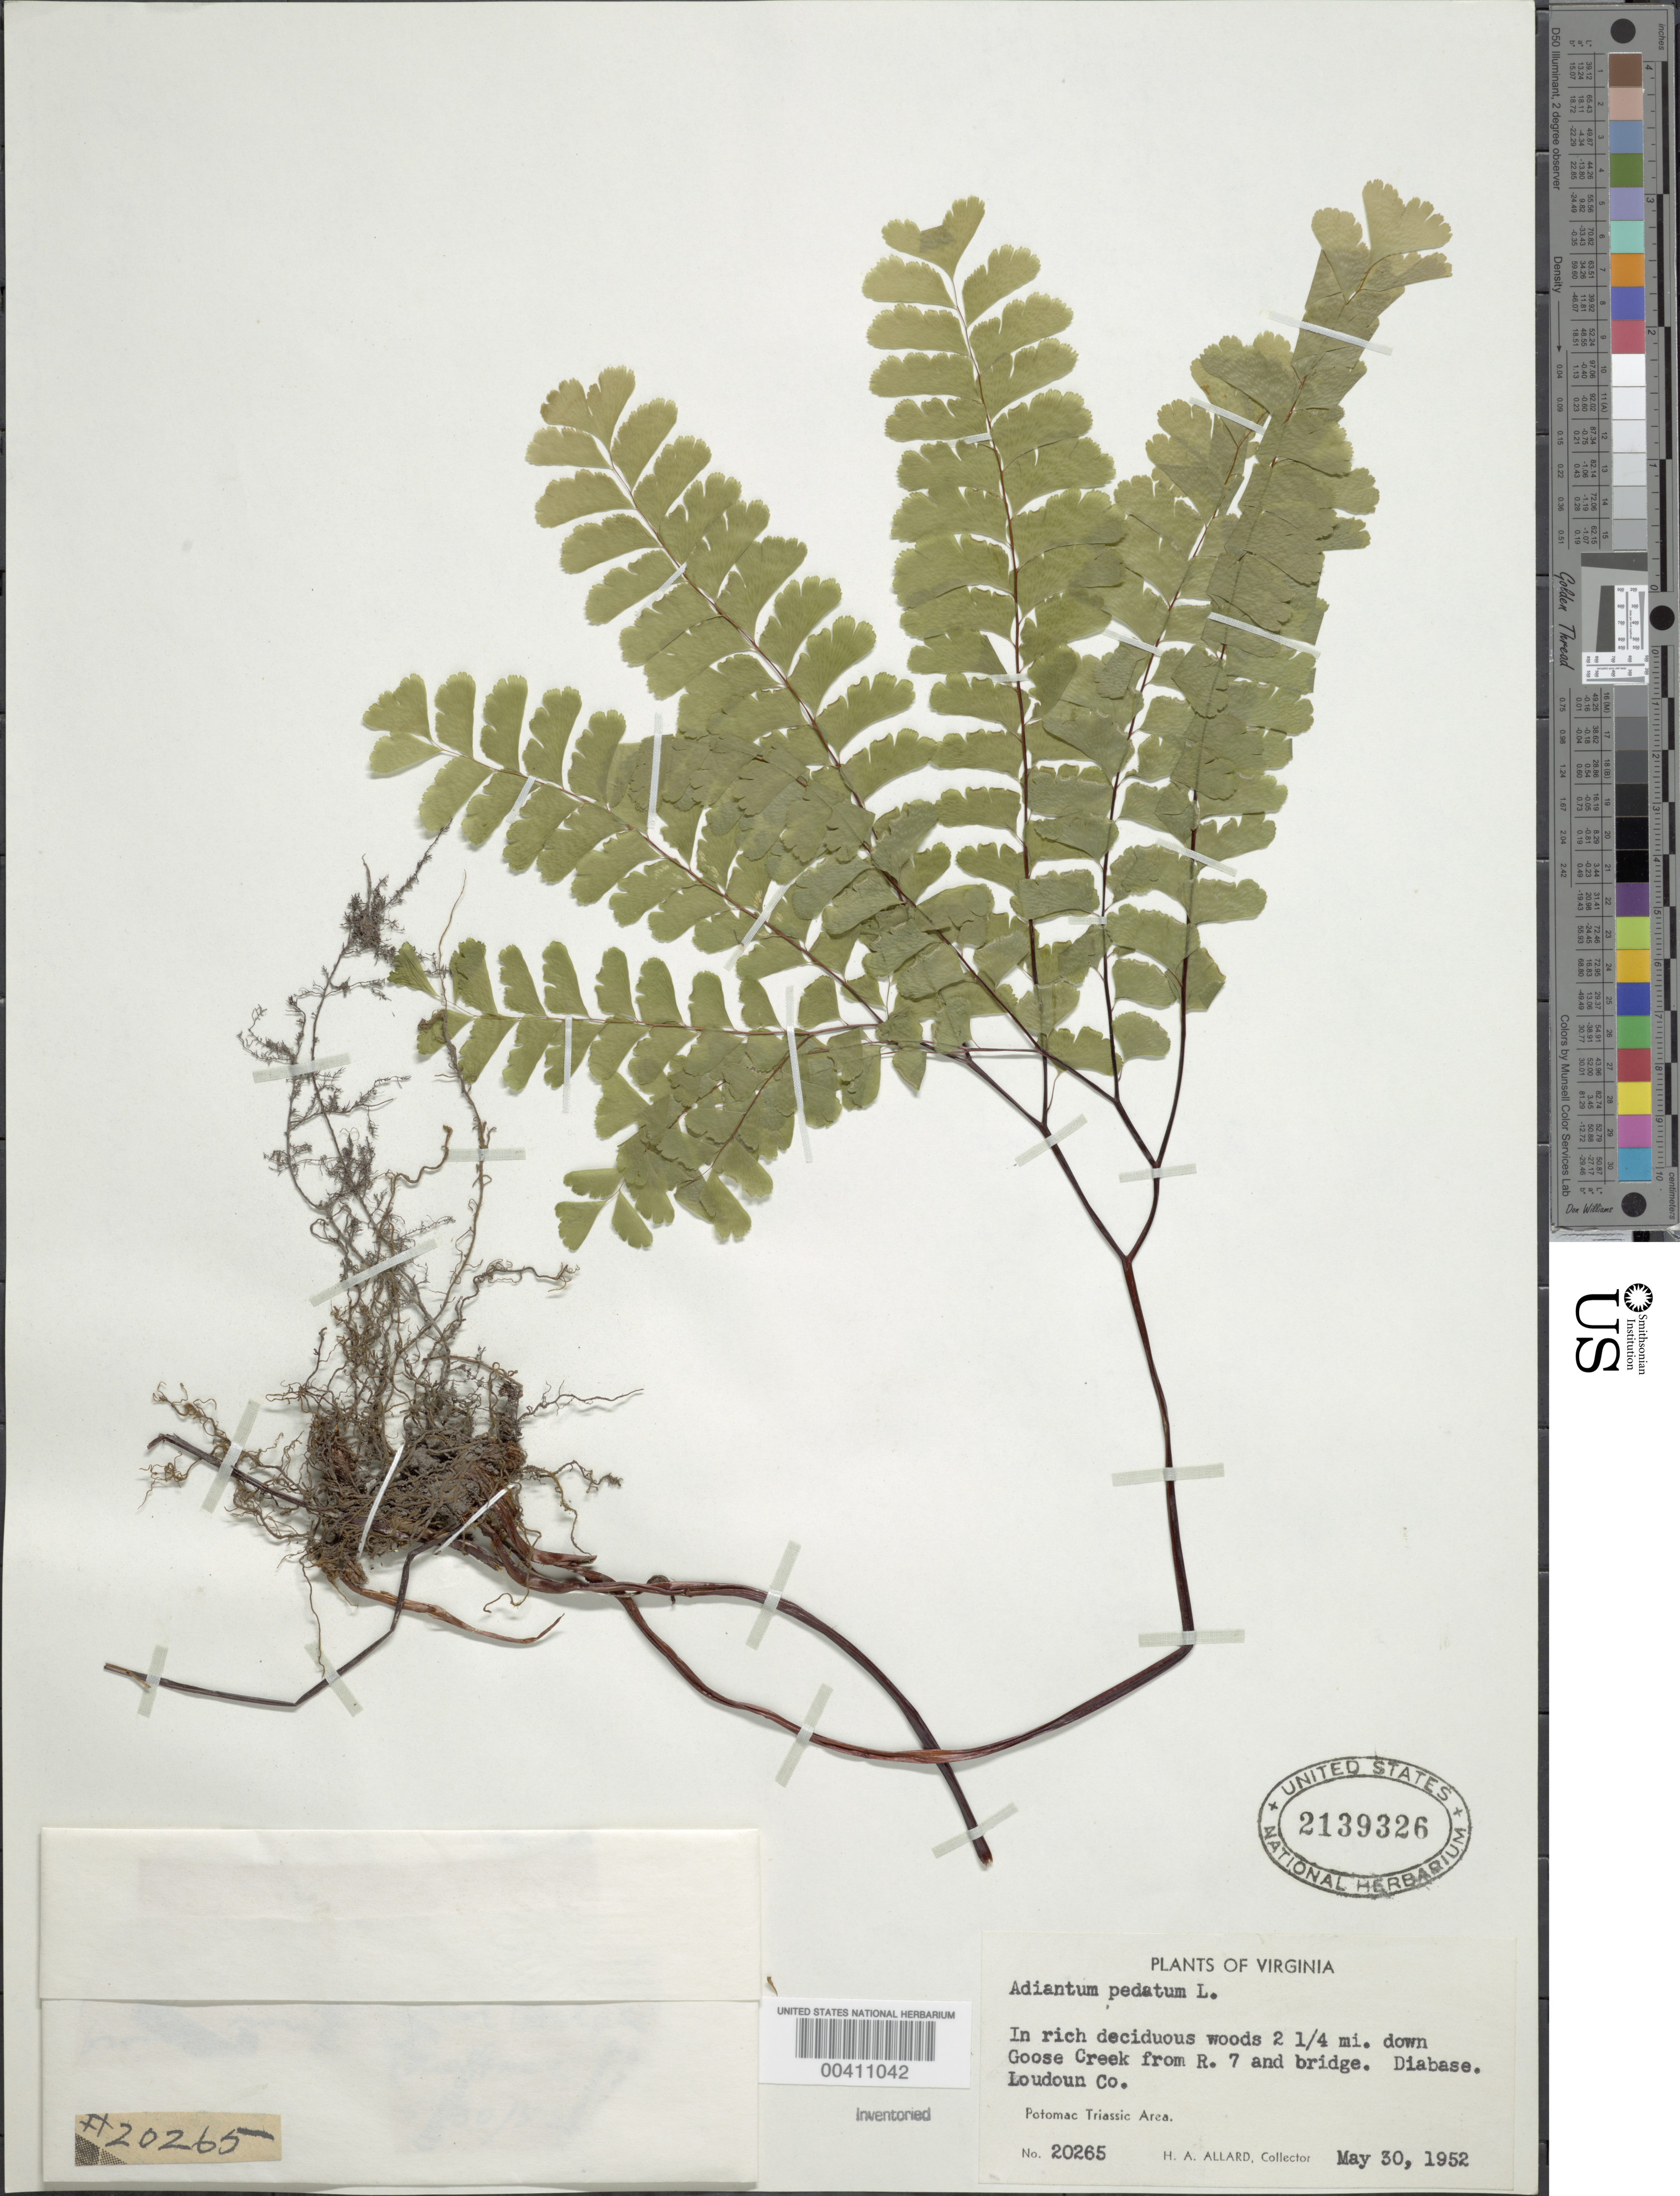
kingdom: Plantae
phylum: Tracheophyta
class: Polypodiopsida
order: Polypodiales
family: Pteridaceae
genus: Adiantum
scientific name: Adiantum pedatum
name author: L.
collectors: H. A. Allard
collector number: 20265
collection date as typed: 30 May 1952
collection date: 1952-05-30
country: United States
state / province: Virginia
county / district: Loudoun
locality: Down Stream from Route 7 on Goose Creek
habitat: Rich deciduous woods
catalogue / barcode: US 2139326